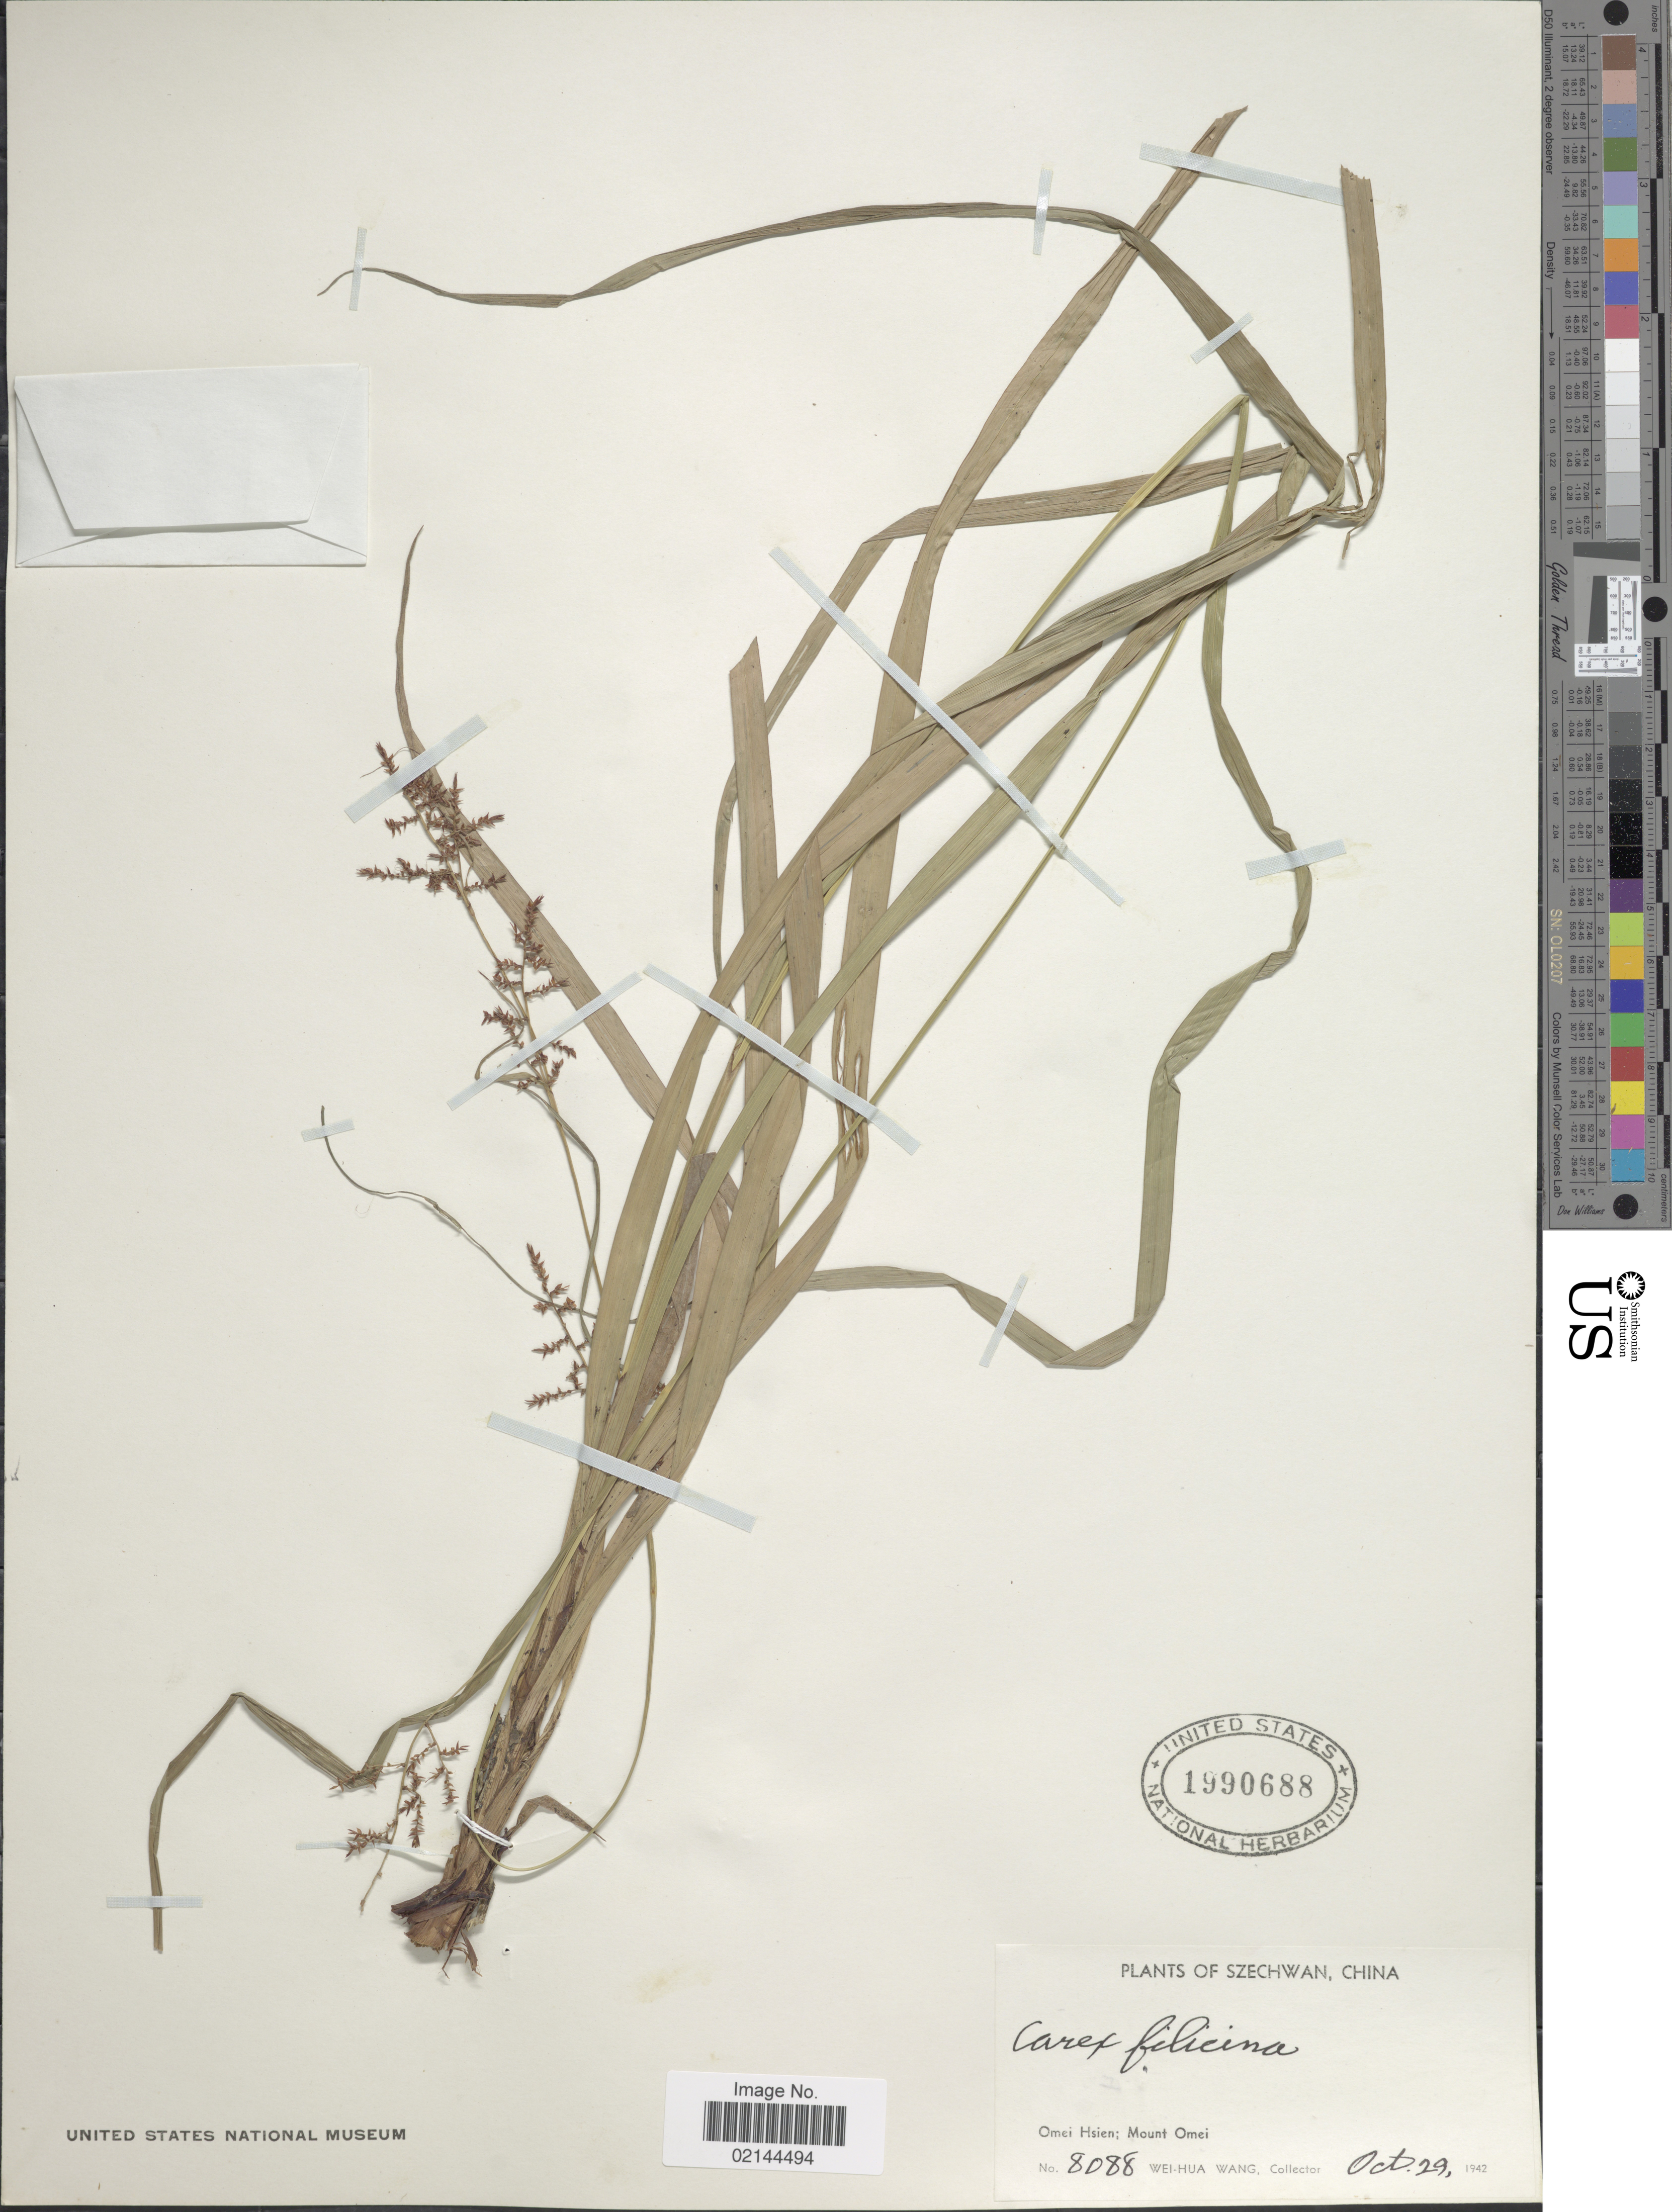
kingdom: Plantae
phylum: Tracheophyta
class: Liliopsida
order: Poales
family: Cyperaceae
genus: Carex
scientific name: Carex filicina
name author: Nees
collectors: W. Wang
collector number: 8088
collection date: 1942-10-29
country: China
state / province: Sichuan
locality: Szechwan. Omei Hsien; Mount Omei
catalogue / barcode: US 1990688